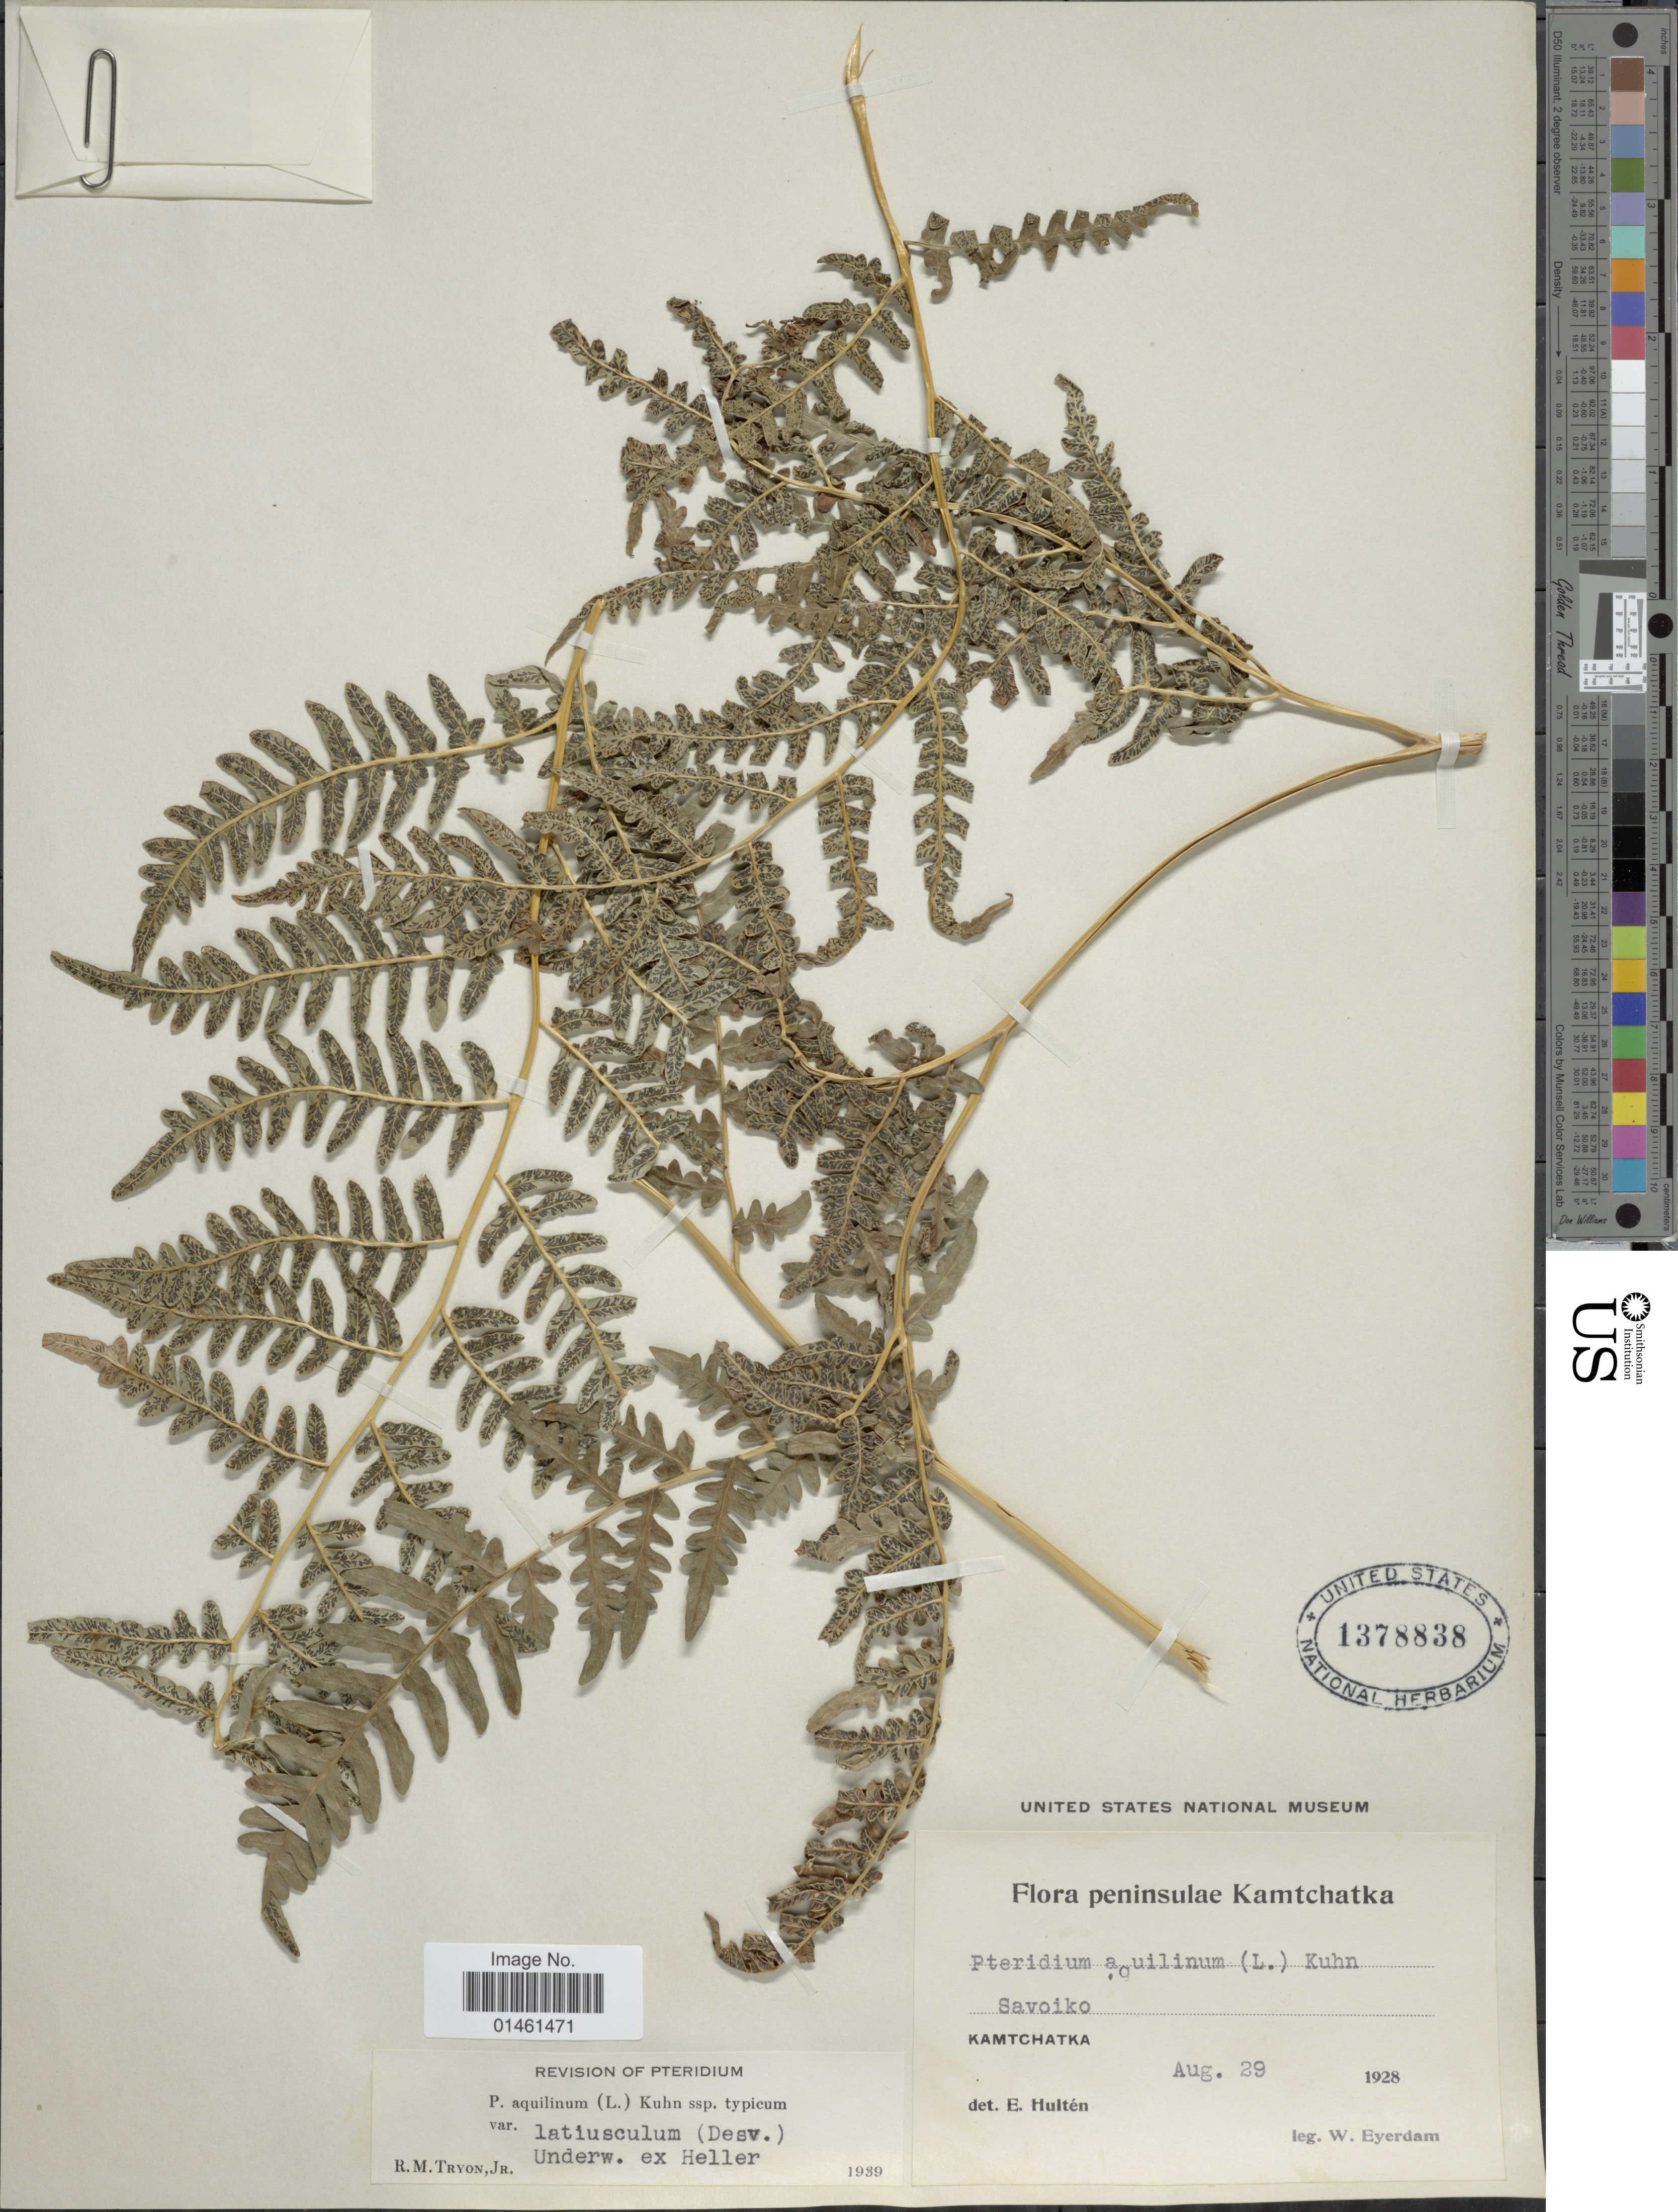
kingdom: Plantae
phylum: Tracheophyta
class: Polypodiopsida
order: Polypodiales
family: Dennstaedtiaceae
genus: Pteridium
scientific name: Pteridium aquilinum var. latiusculum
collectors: W. J. Eyerdam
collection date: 1928-08-29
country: Russian Federation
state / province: Kamchatka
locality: Peninsulae Kamtchatka, Savoiko, Kamtchatka.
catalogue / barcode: US 1378838